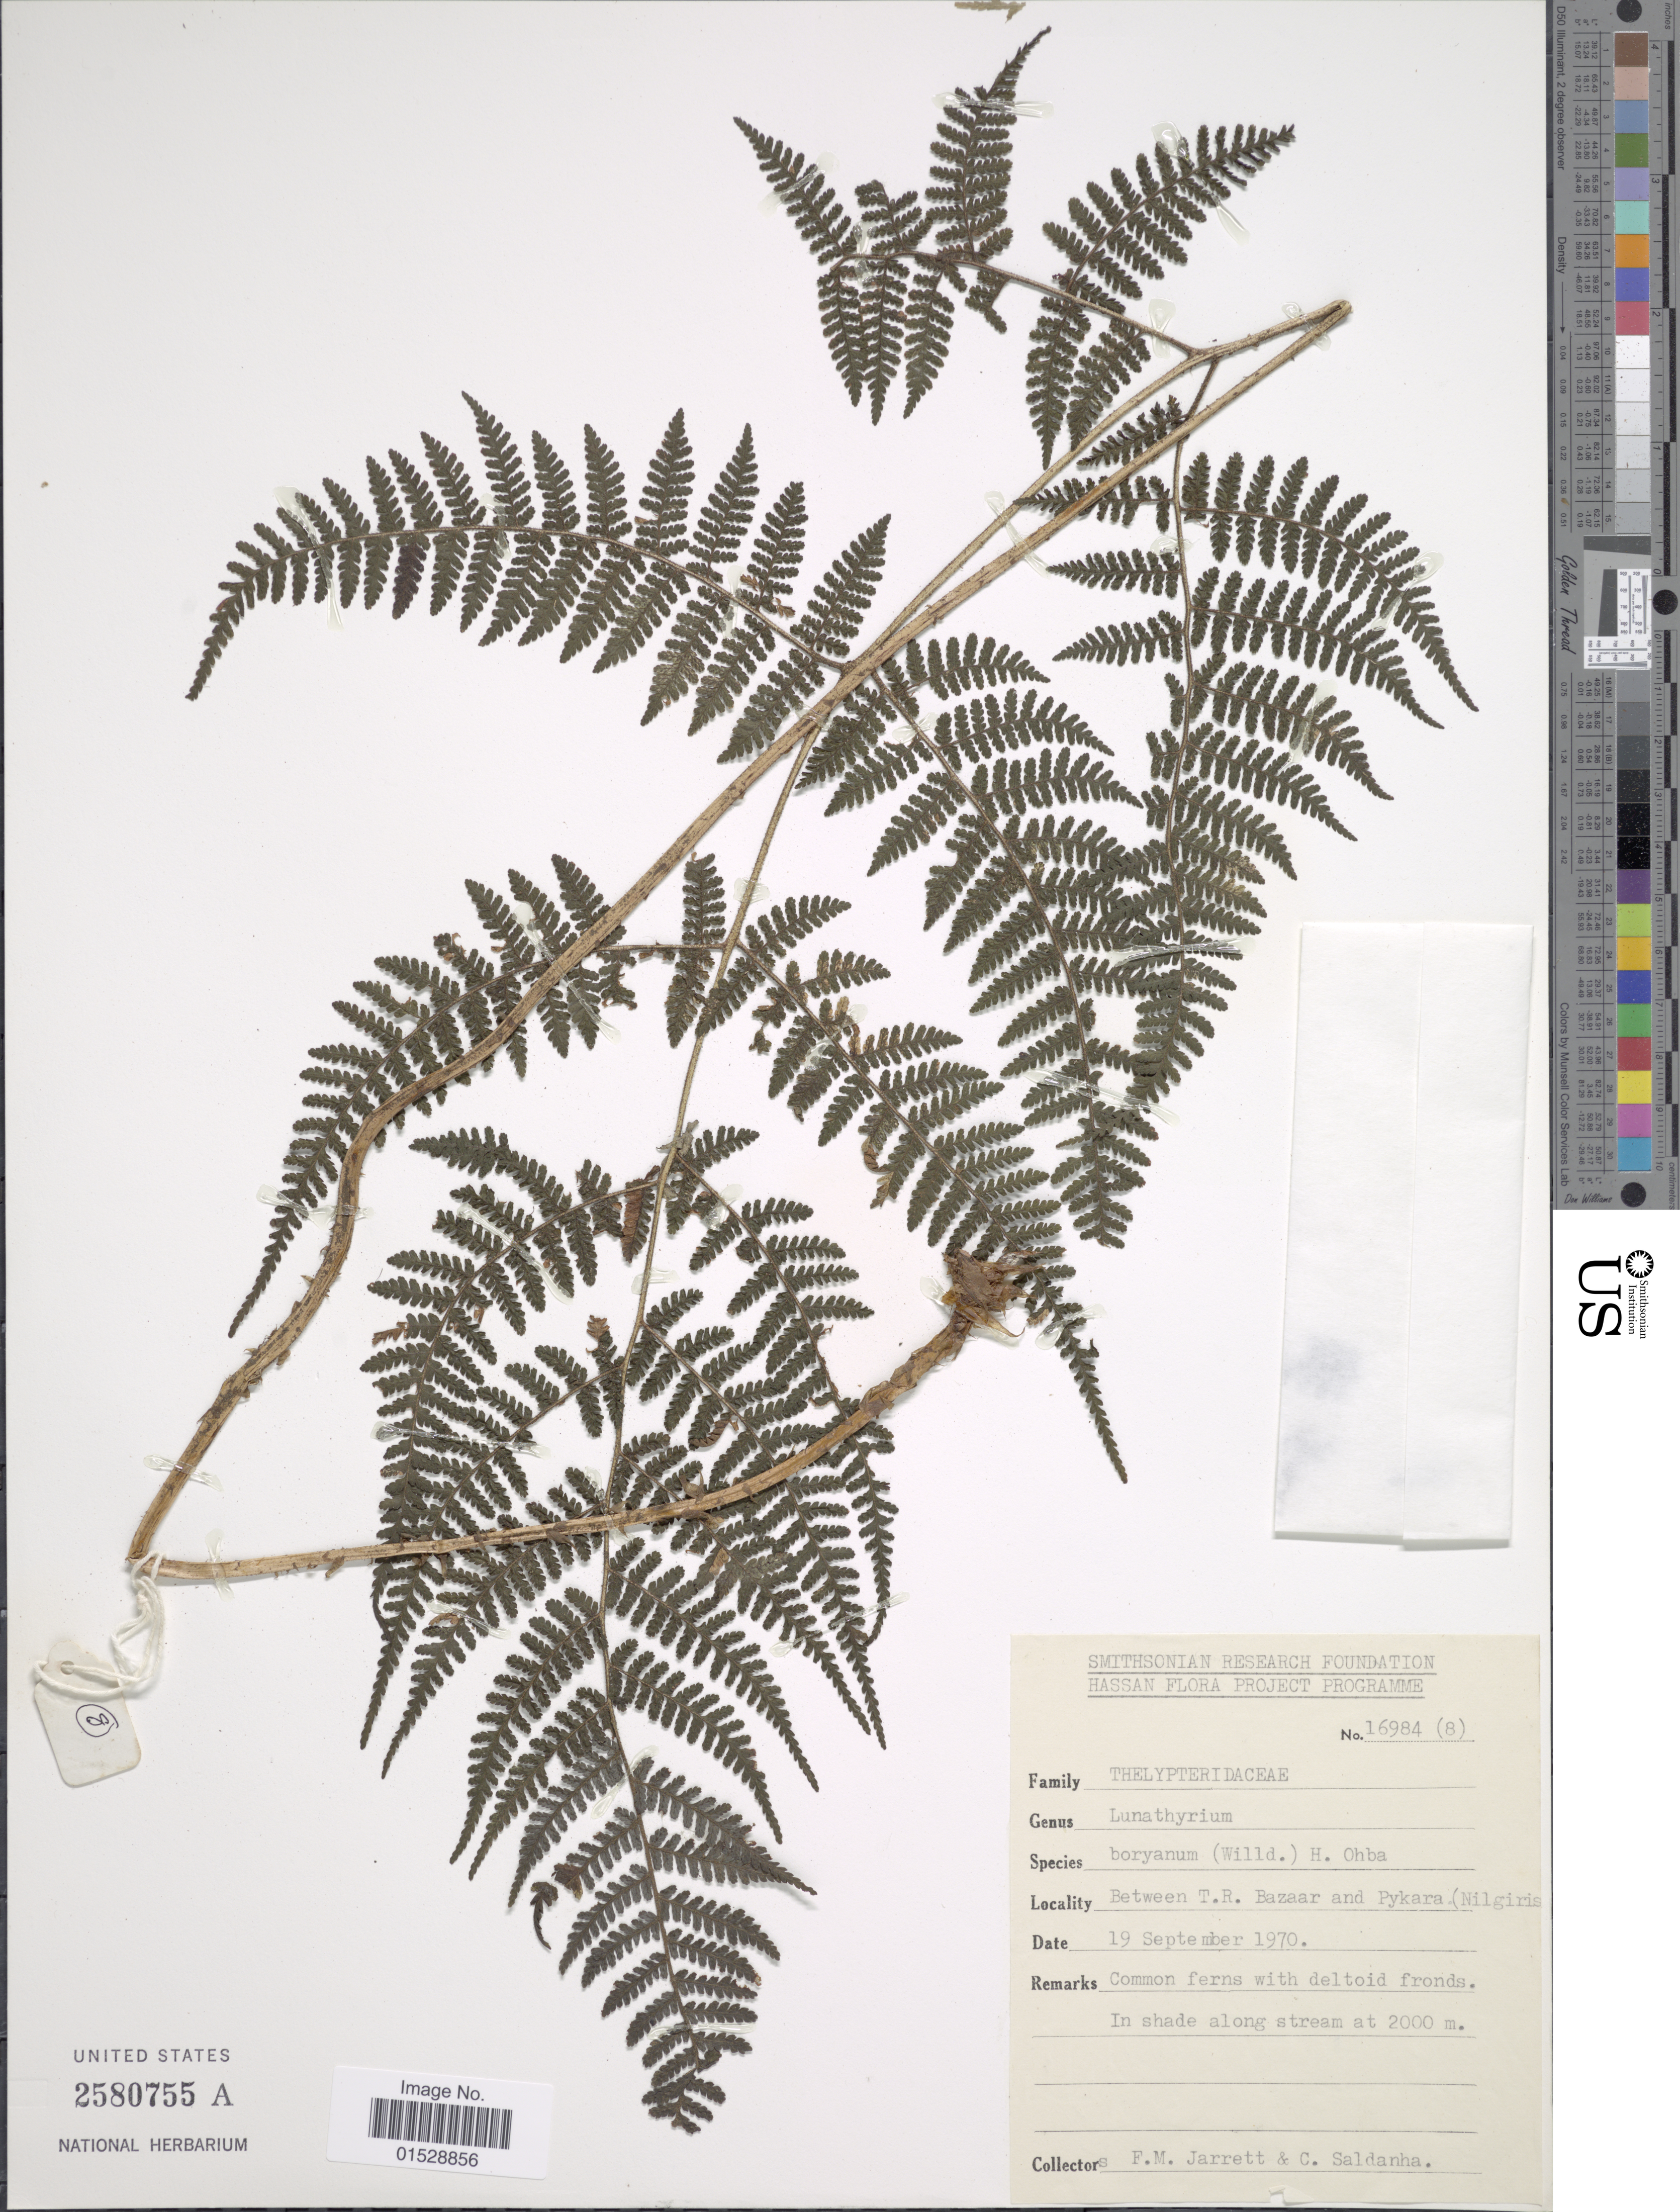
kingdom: Plantae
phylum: Tracheophyta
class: Polypodiopsida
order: Polypodiales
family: Athyriaceae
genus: Deparia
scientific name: Deparia boryana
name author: (Willd.) M. Kato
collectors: F. M. Jarrett & C. Saldanha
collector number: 16984(8)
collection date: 1970-09-19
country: India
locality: Between T.R. Bazaar and Pykara (Nilgiris)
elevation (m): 2000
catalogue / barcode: US 2580755A